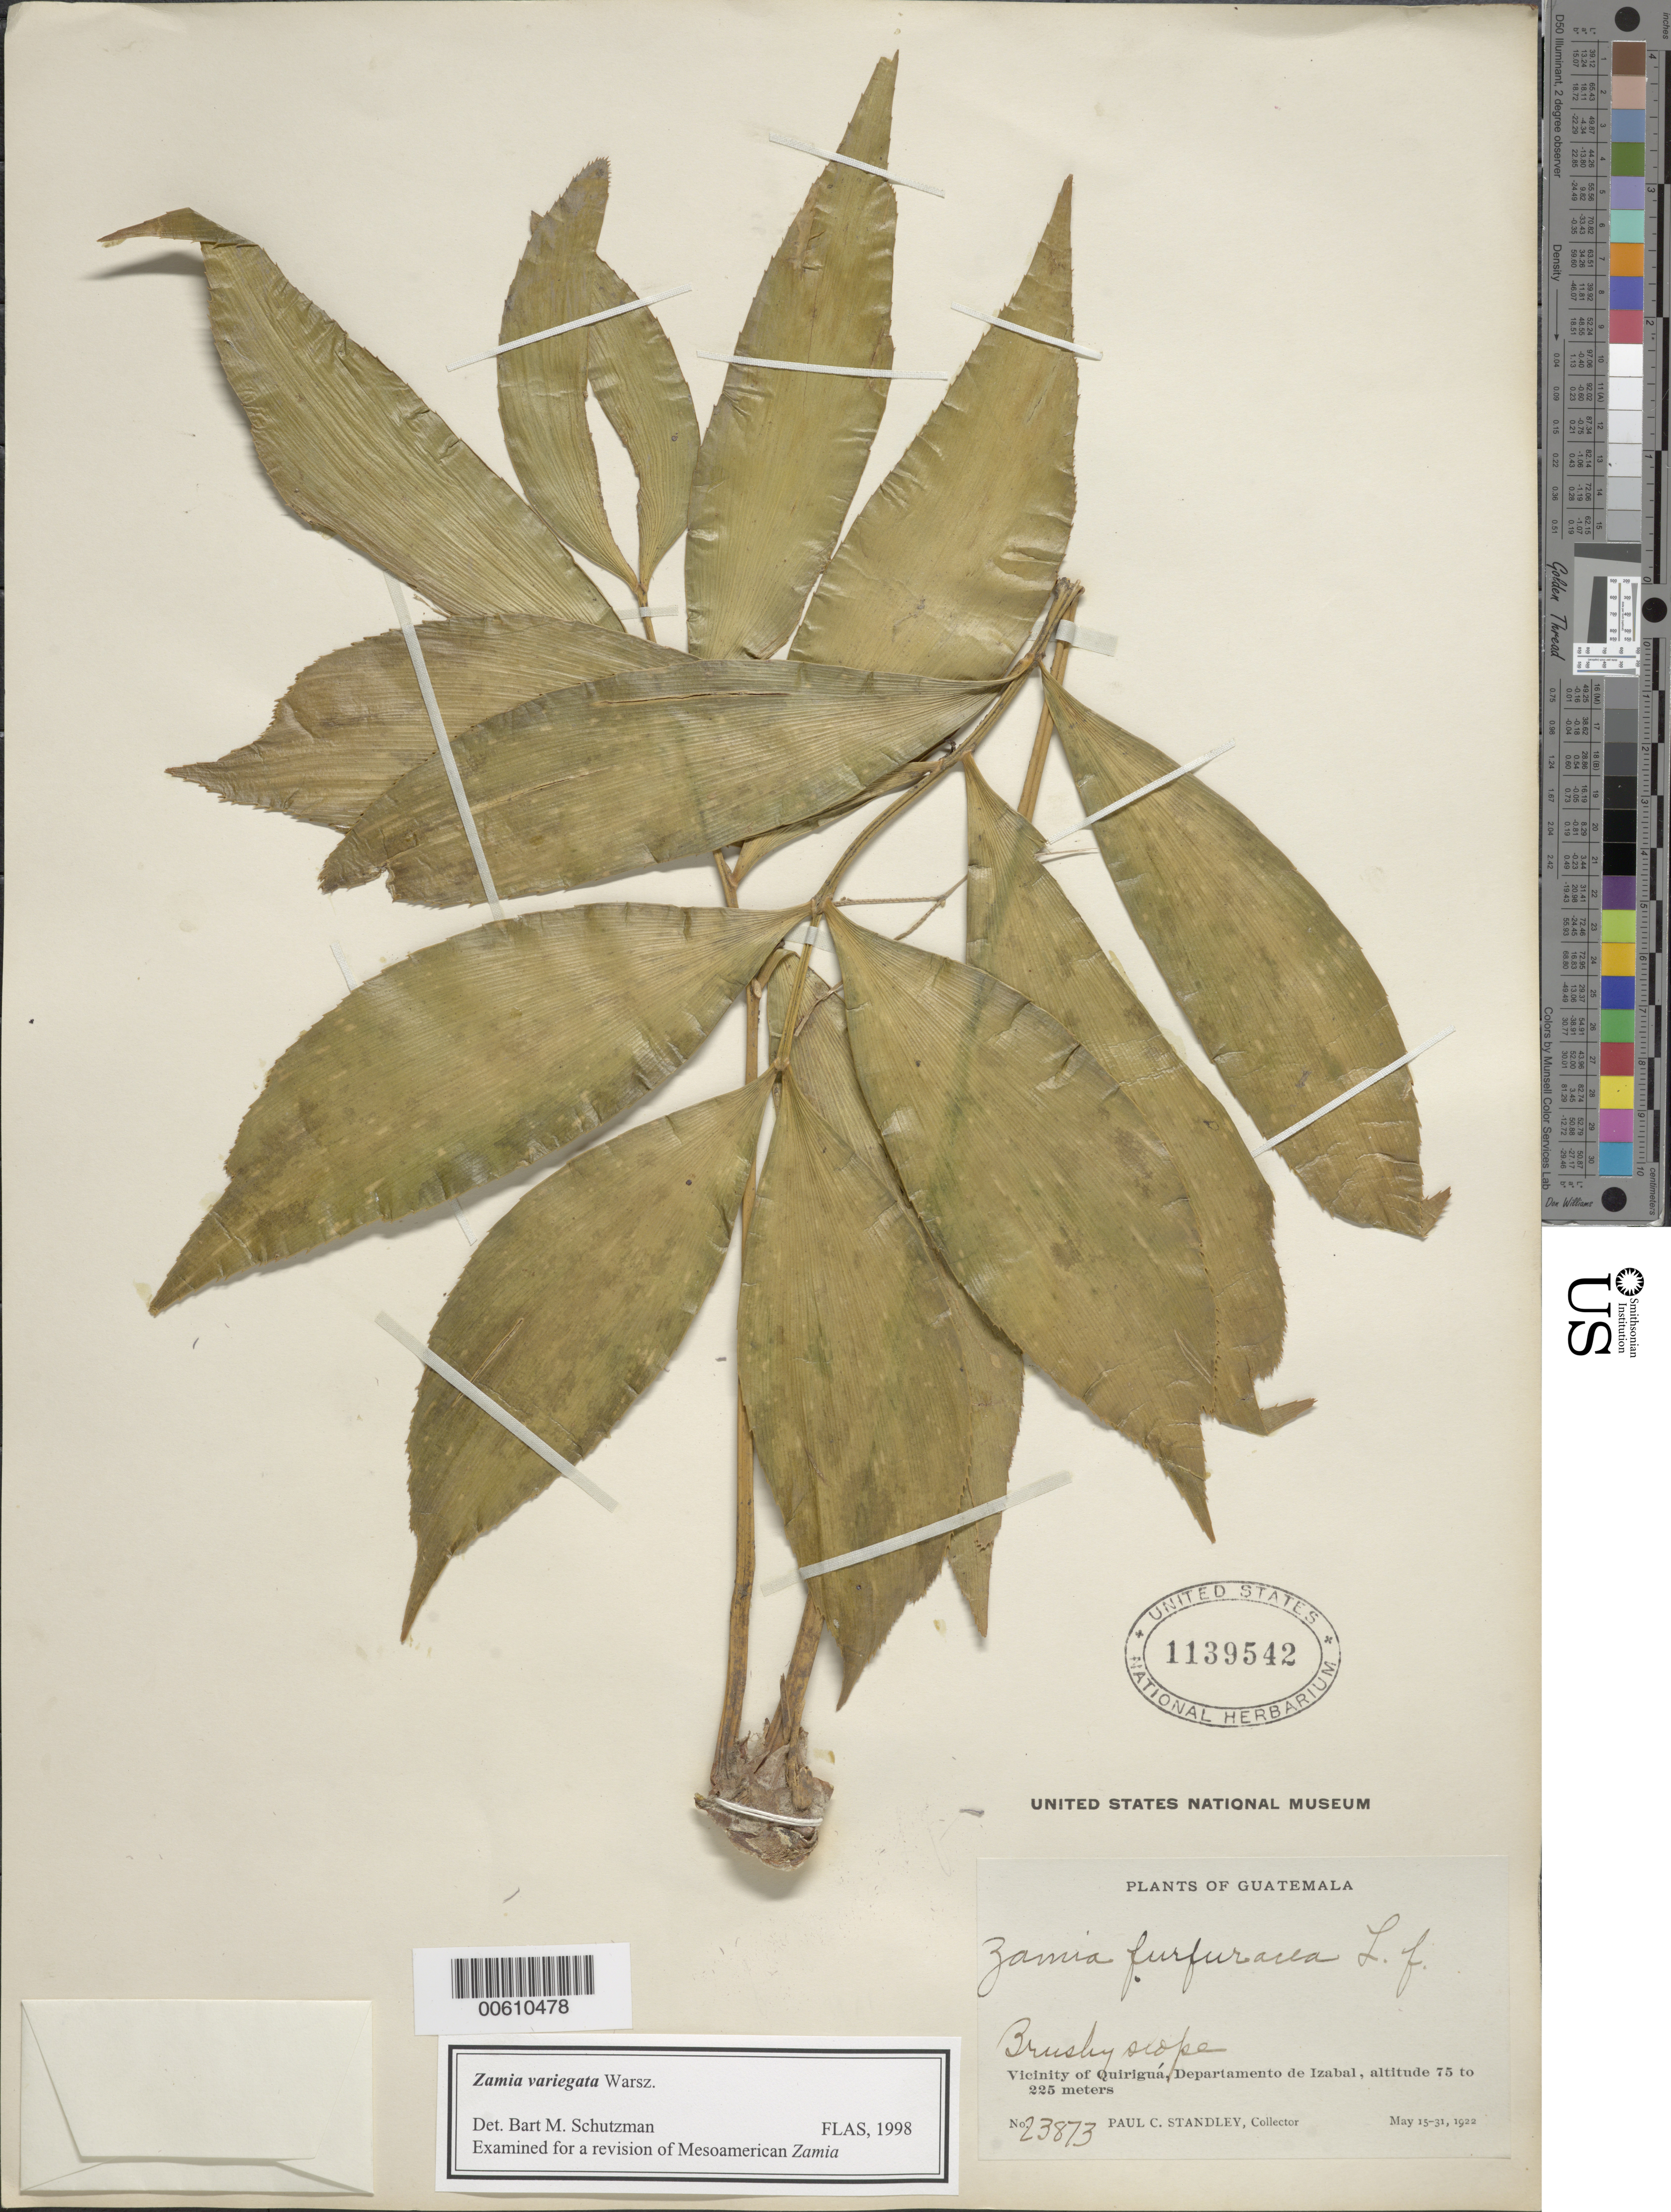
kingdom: Plantae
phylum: Tracheophyta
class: Cycadopsida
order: Cycadales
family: Zamiaceae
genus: Zamia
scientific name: Zamia variegata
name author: Warsz.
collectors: P. C. Standley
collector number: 23873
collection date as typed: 15 May 1922 to 31 May 1922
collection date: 1922-05-15/1922-05-31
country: Guatemala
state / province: Izabal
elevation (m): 75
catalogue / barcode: US 1139542